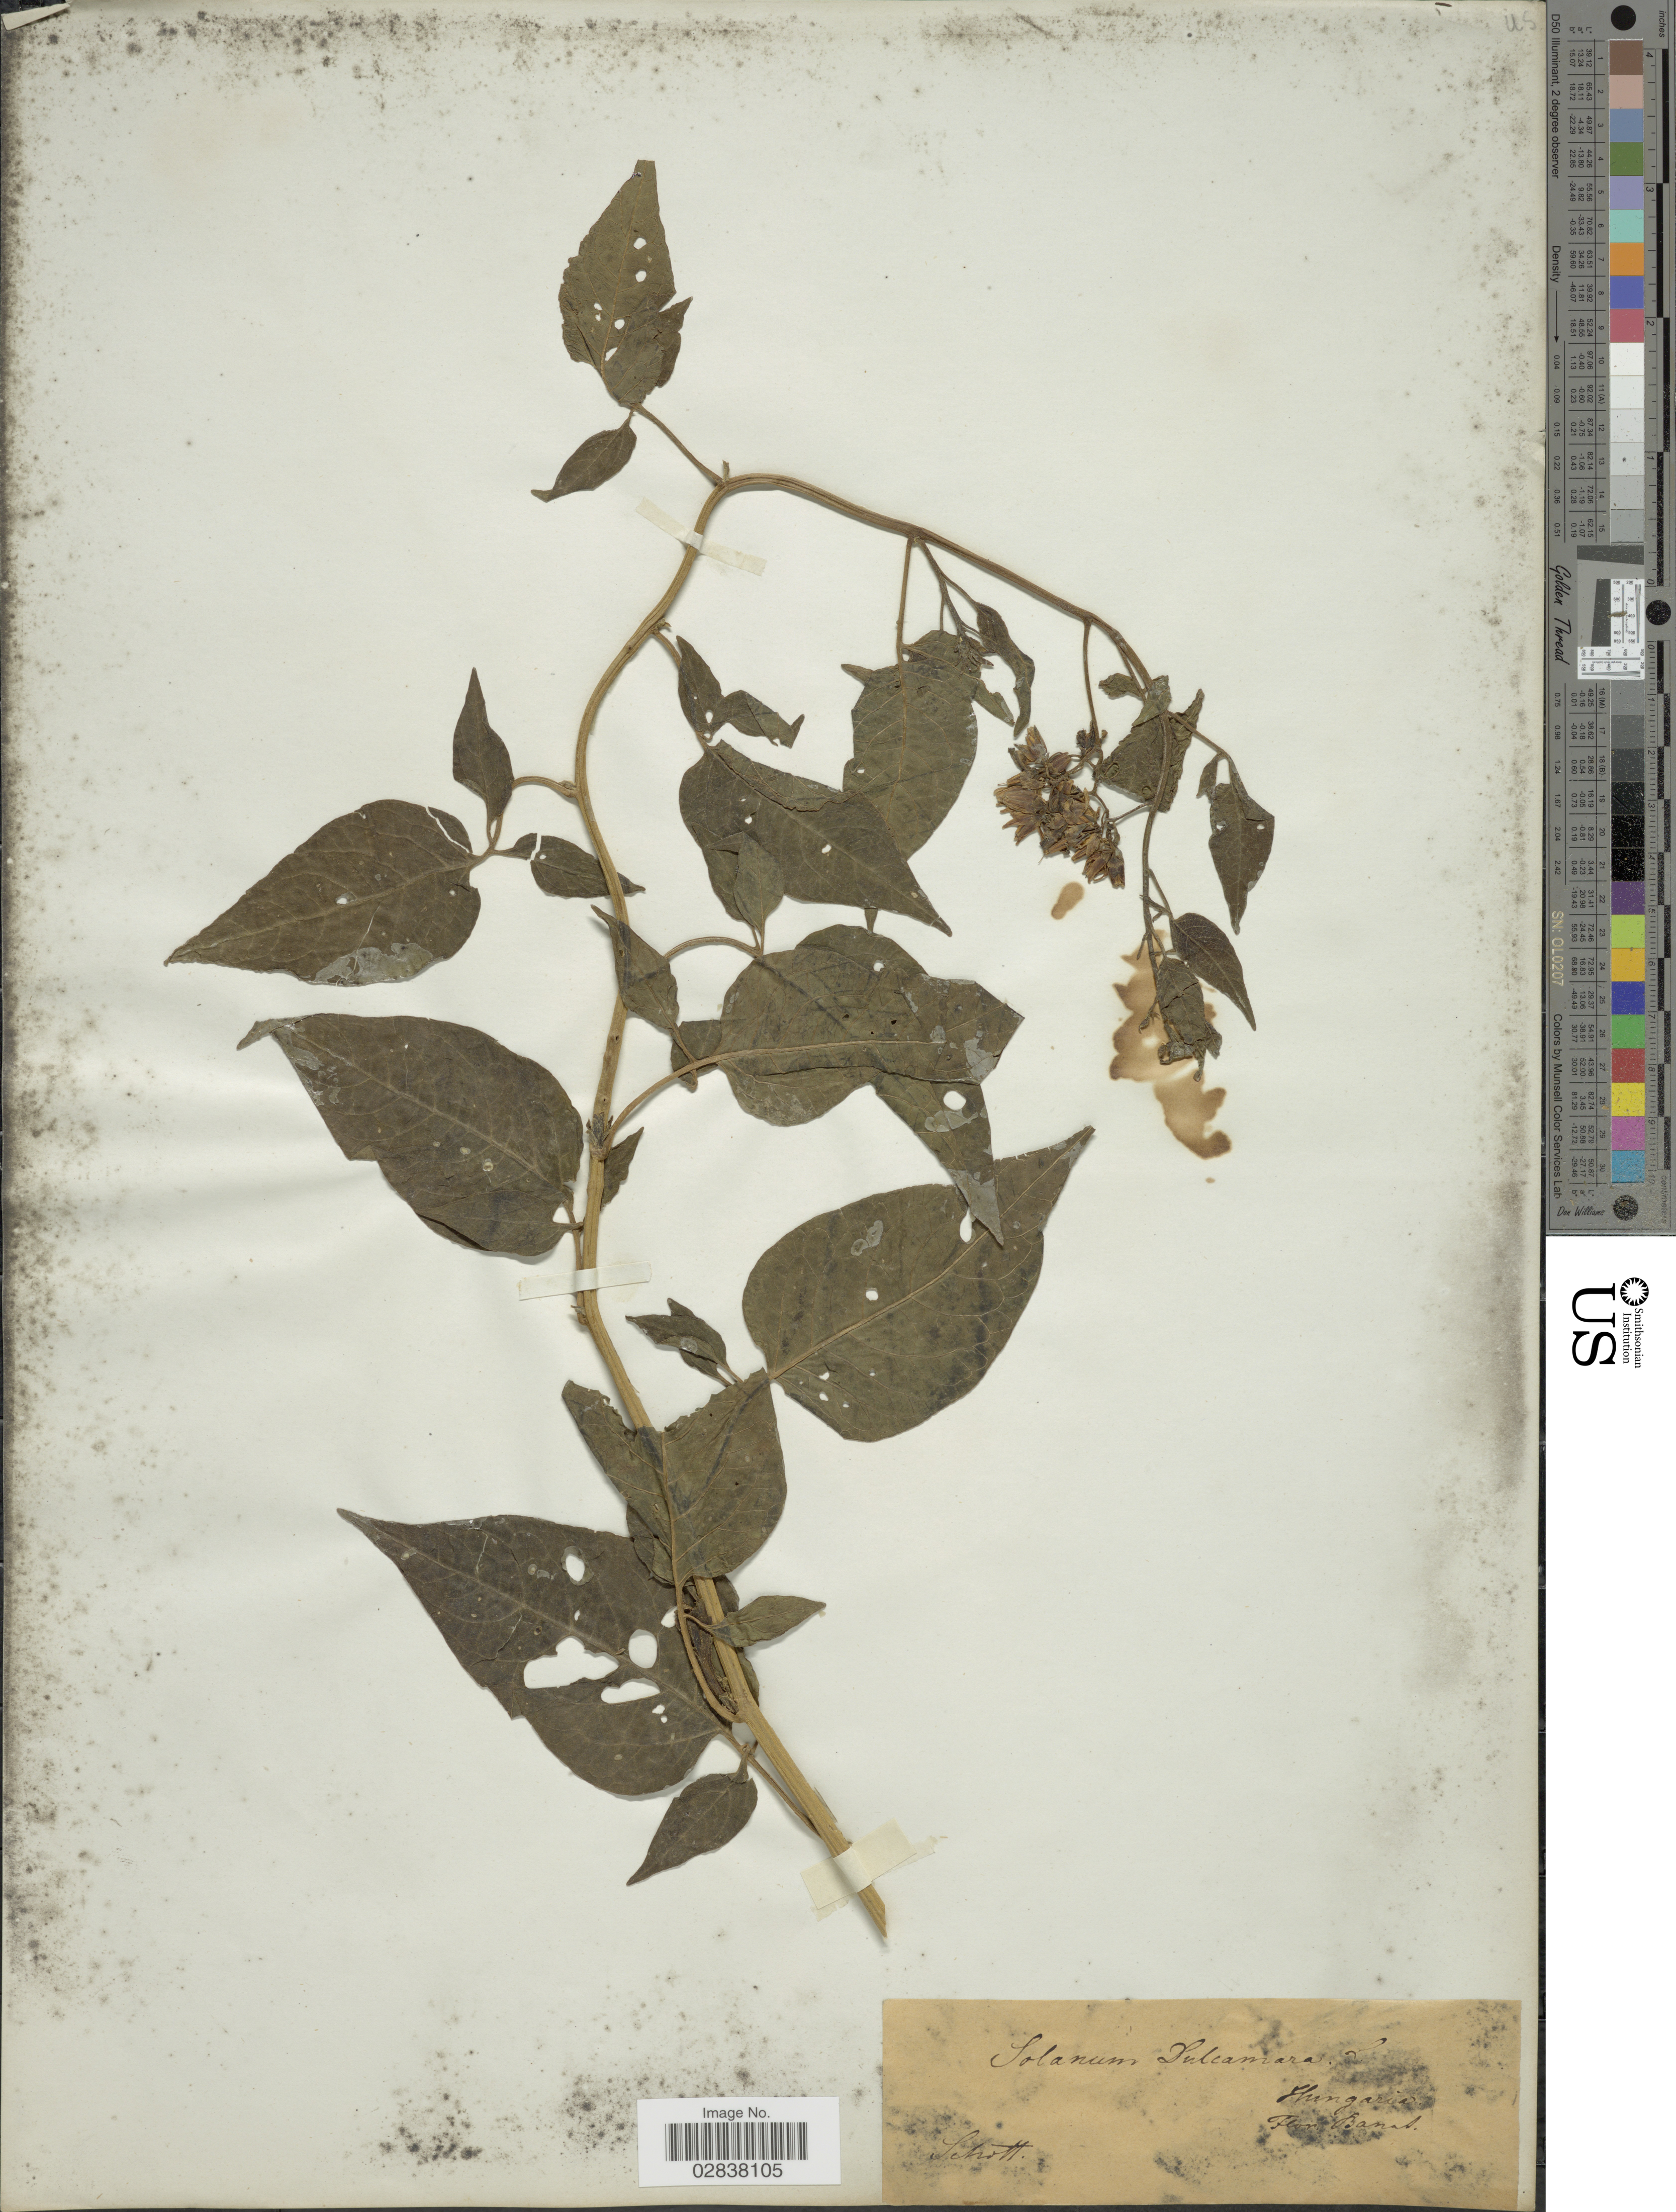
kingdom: Plantae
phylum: Tracheophyta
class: Magnoliopsida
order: Solanales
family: Solanaceae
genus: Solanum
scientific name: Solanum dulcamara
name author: L.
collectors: Schott, --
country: Hungary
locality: Prov. Banat.